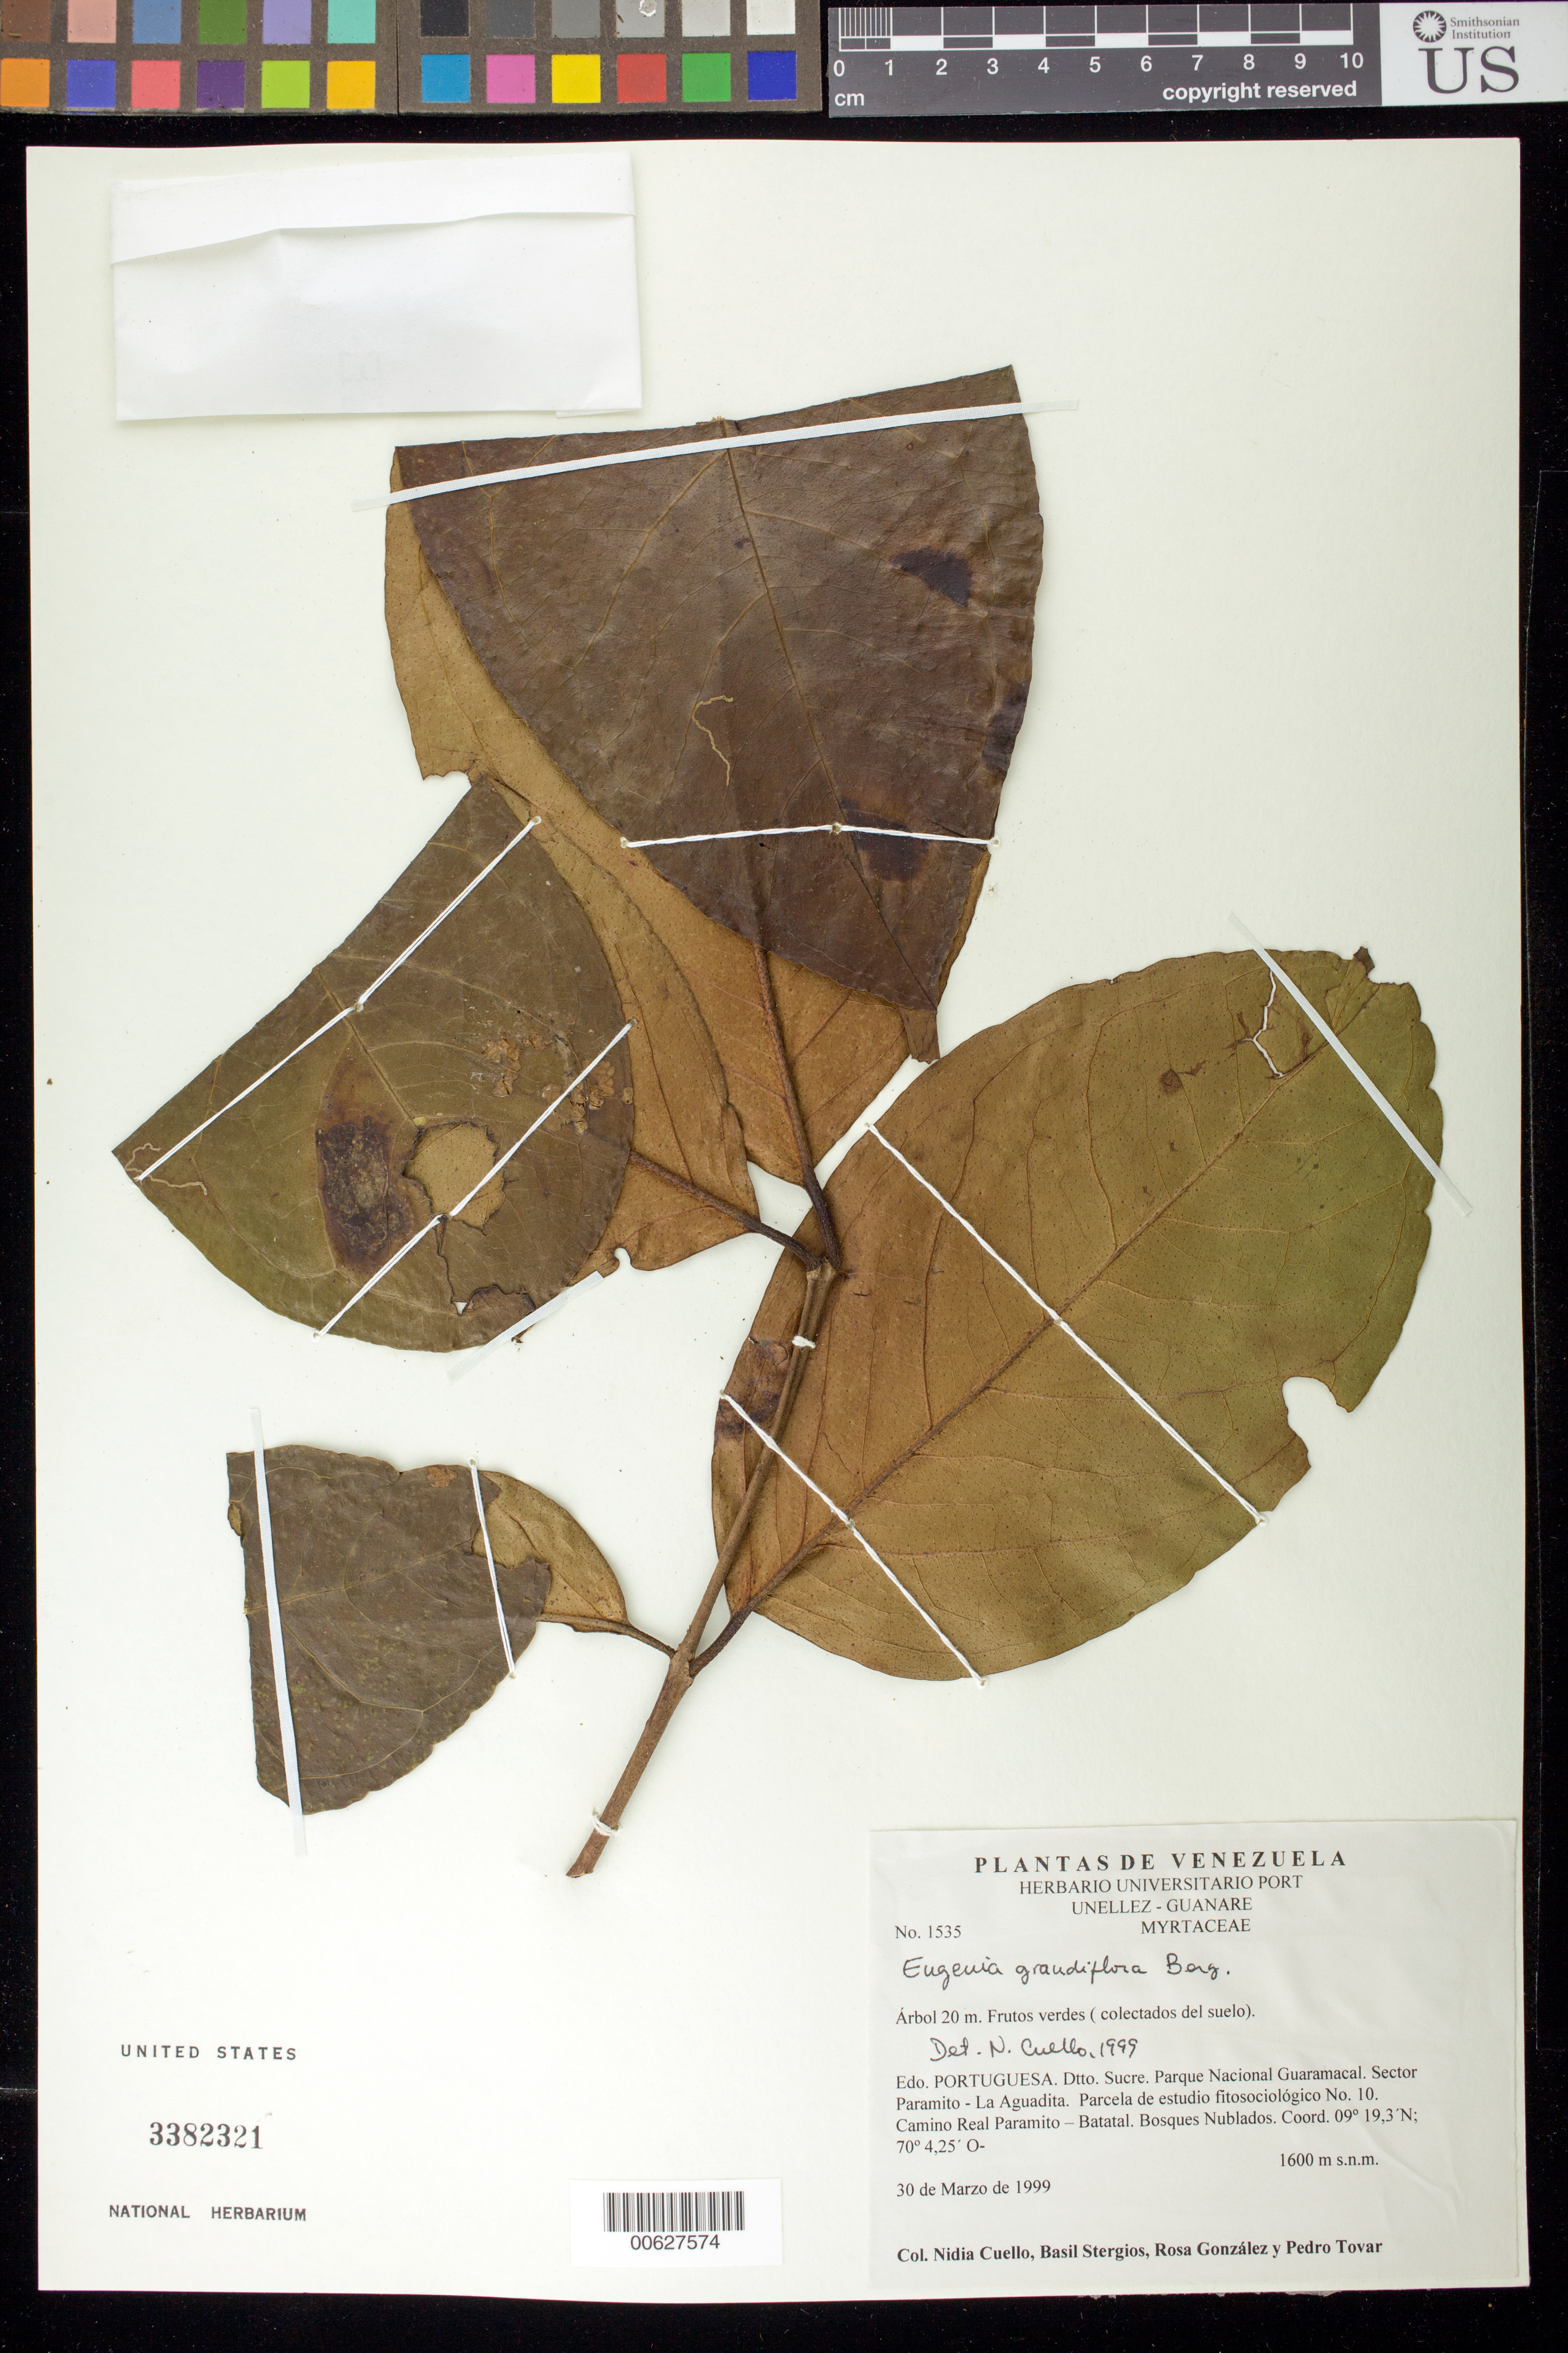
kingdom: Plantae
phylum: Tracheophyta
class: Magnoliopsida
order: Myrtales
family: Myrtaceae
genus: Eugenia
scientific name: Eugenia grandiflora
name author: O. Berg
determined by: Cuello, Nidia L.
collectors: N. L. Cuello, B. G. Stergios, R. González & P. Tovar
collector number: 1535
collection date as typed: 30 Mar 1999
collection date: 1999-03-30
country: Venezuela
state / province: Portuguesa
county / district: Sucre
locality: Parque Nacional Guaramacal. Sector Paramito - La Aguadita. Camino Real Paramito - Batatal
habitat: Bosques nublados.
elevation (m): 1600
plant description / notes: PORT, US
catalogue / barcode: US 3382321